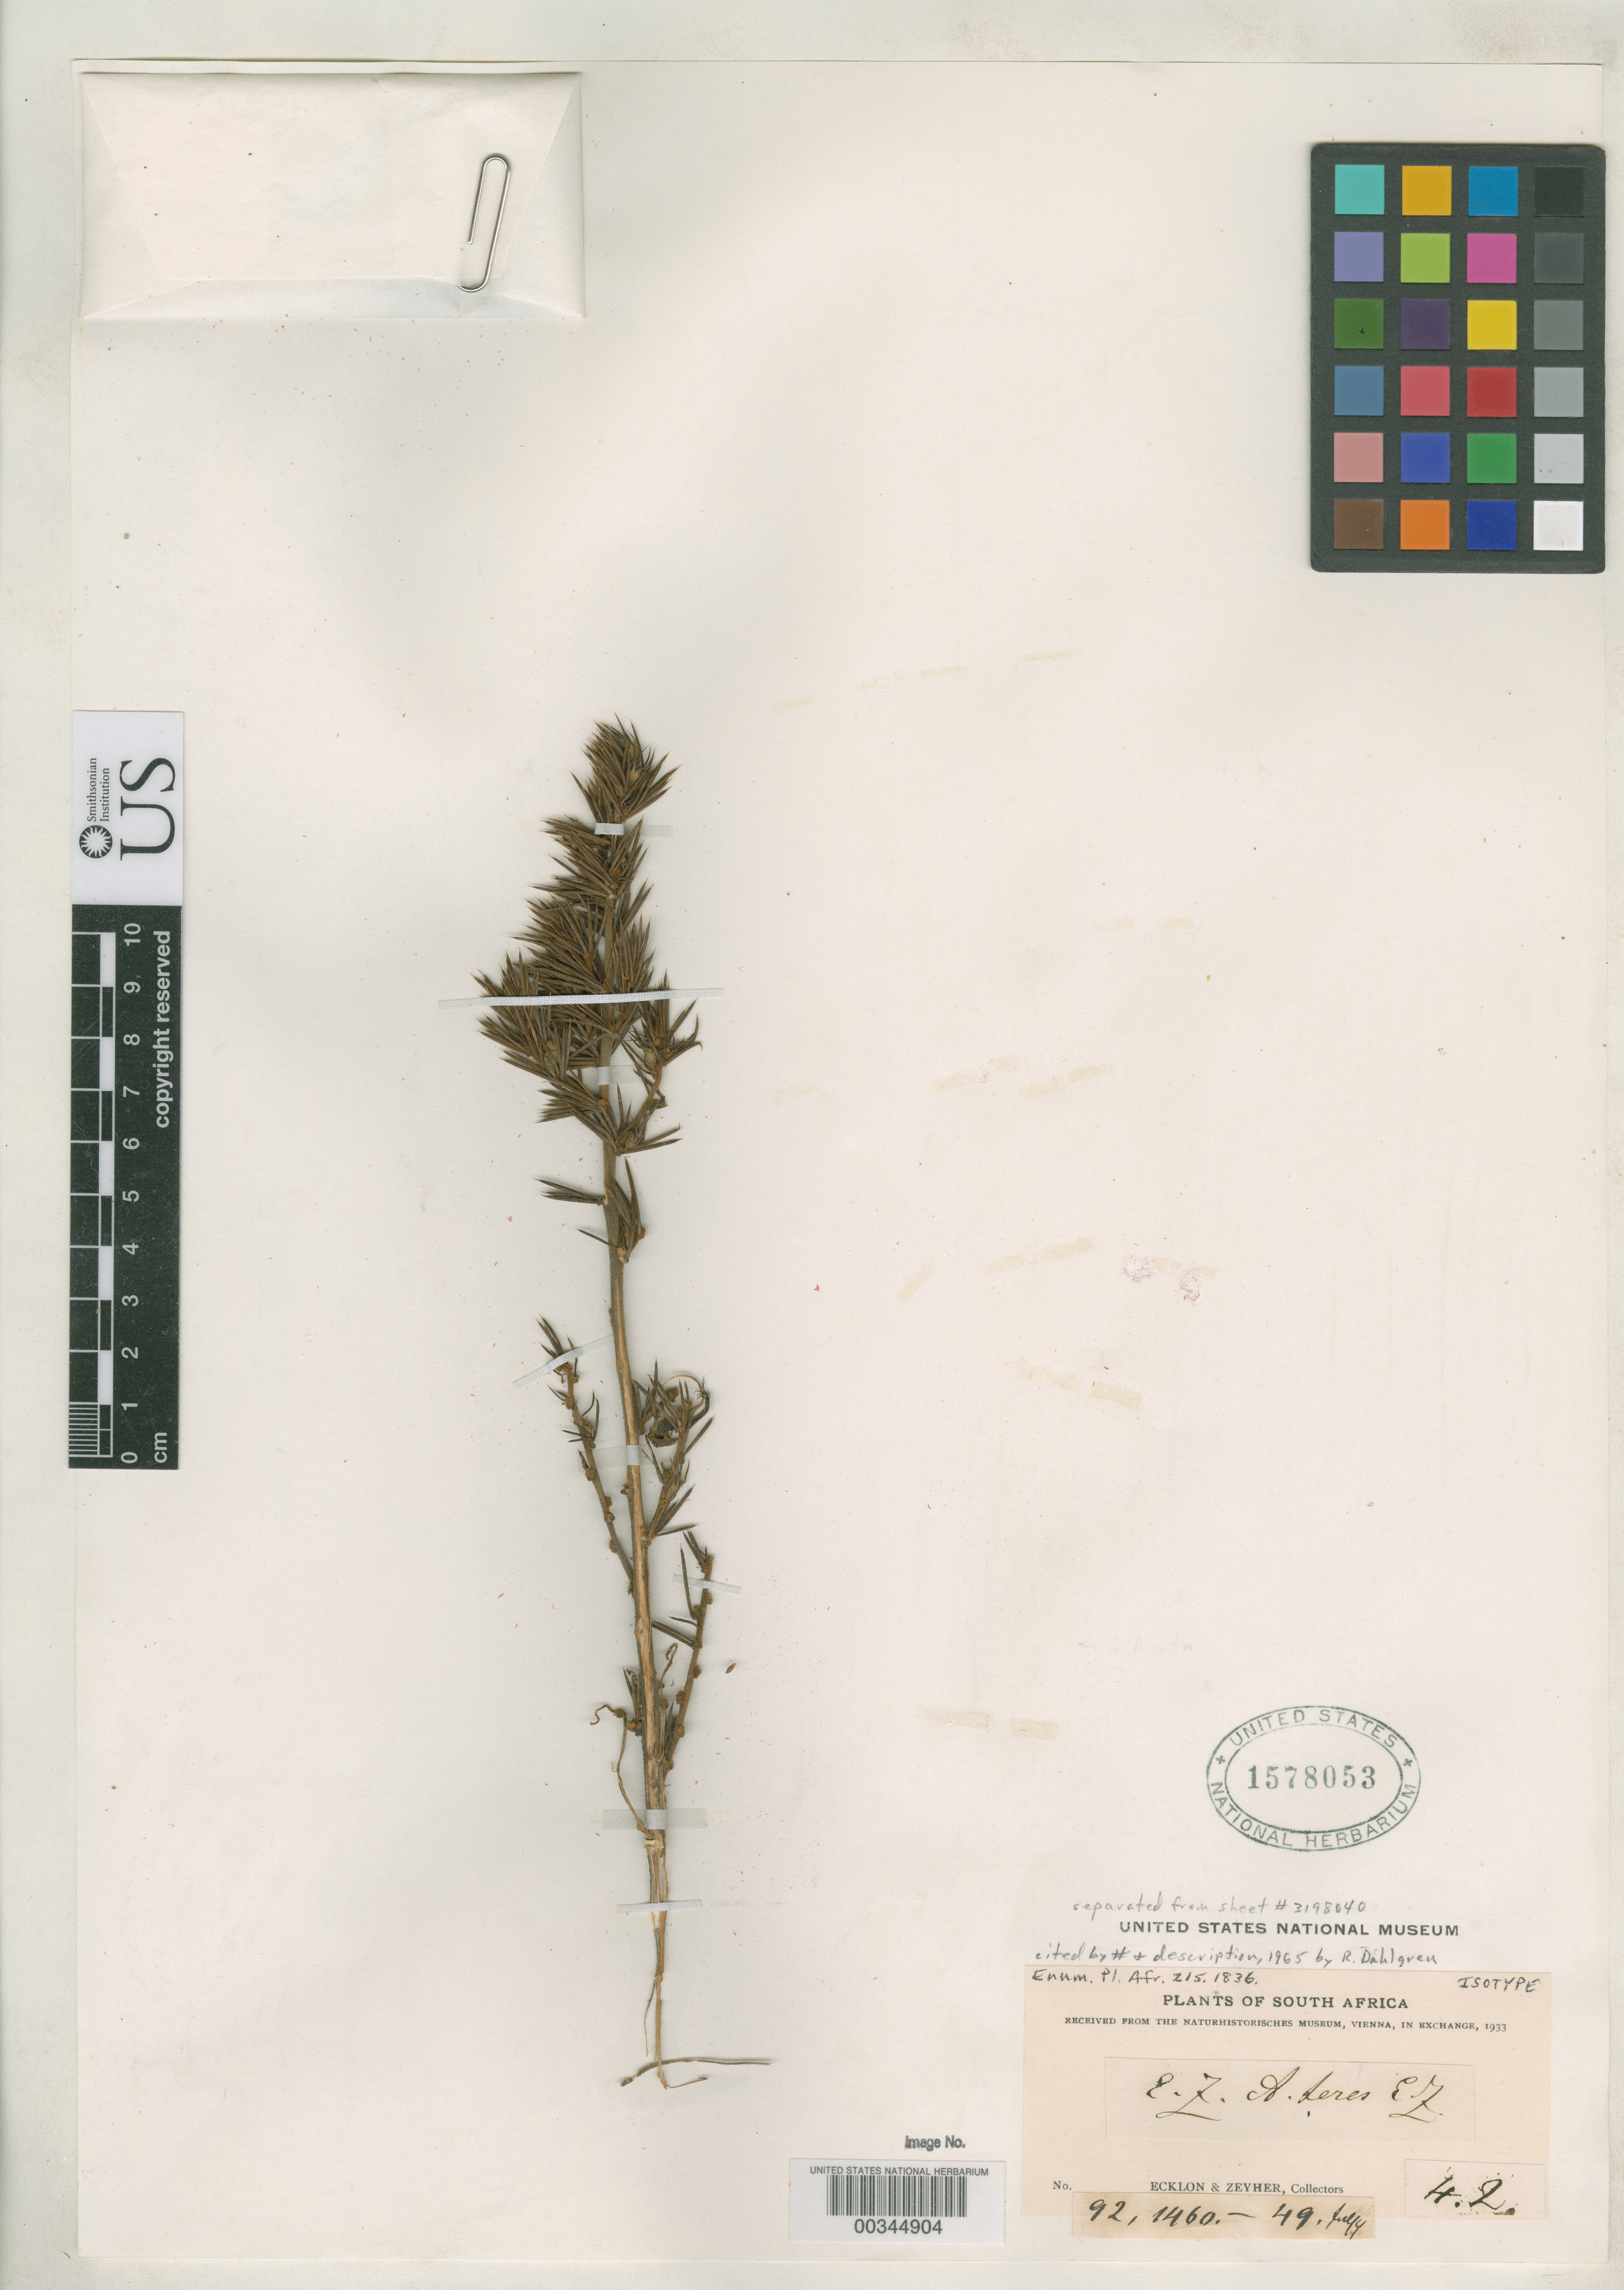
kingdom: Plantae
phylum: Tracheophyta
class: Magnoliopsida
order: Fabales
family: Fabaceae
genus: Aspalathus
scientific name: Aspalathus teres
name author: Eckl. & Zeyh.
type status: Isotype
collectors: C. F. Ecklon & C. Zeyher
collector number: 1460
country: South Africa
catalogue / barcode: US 1578053